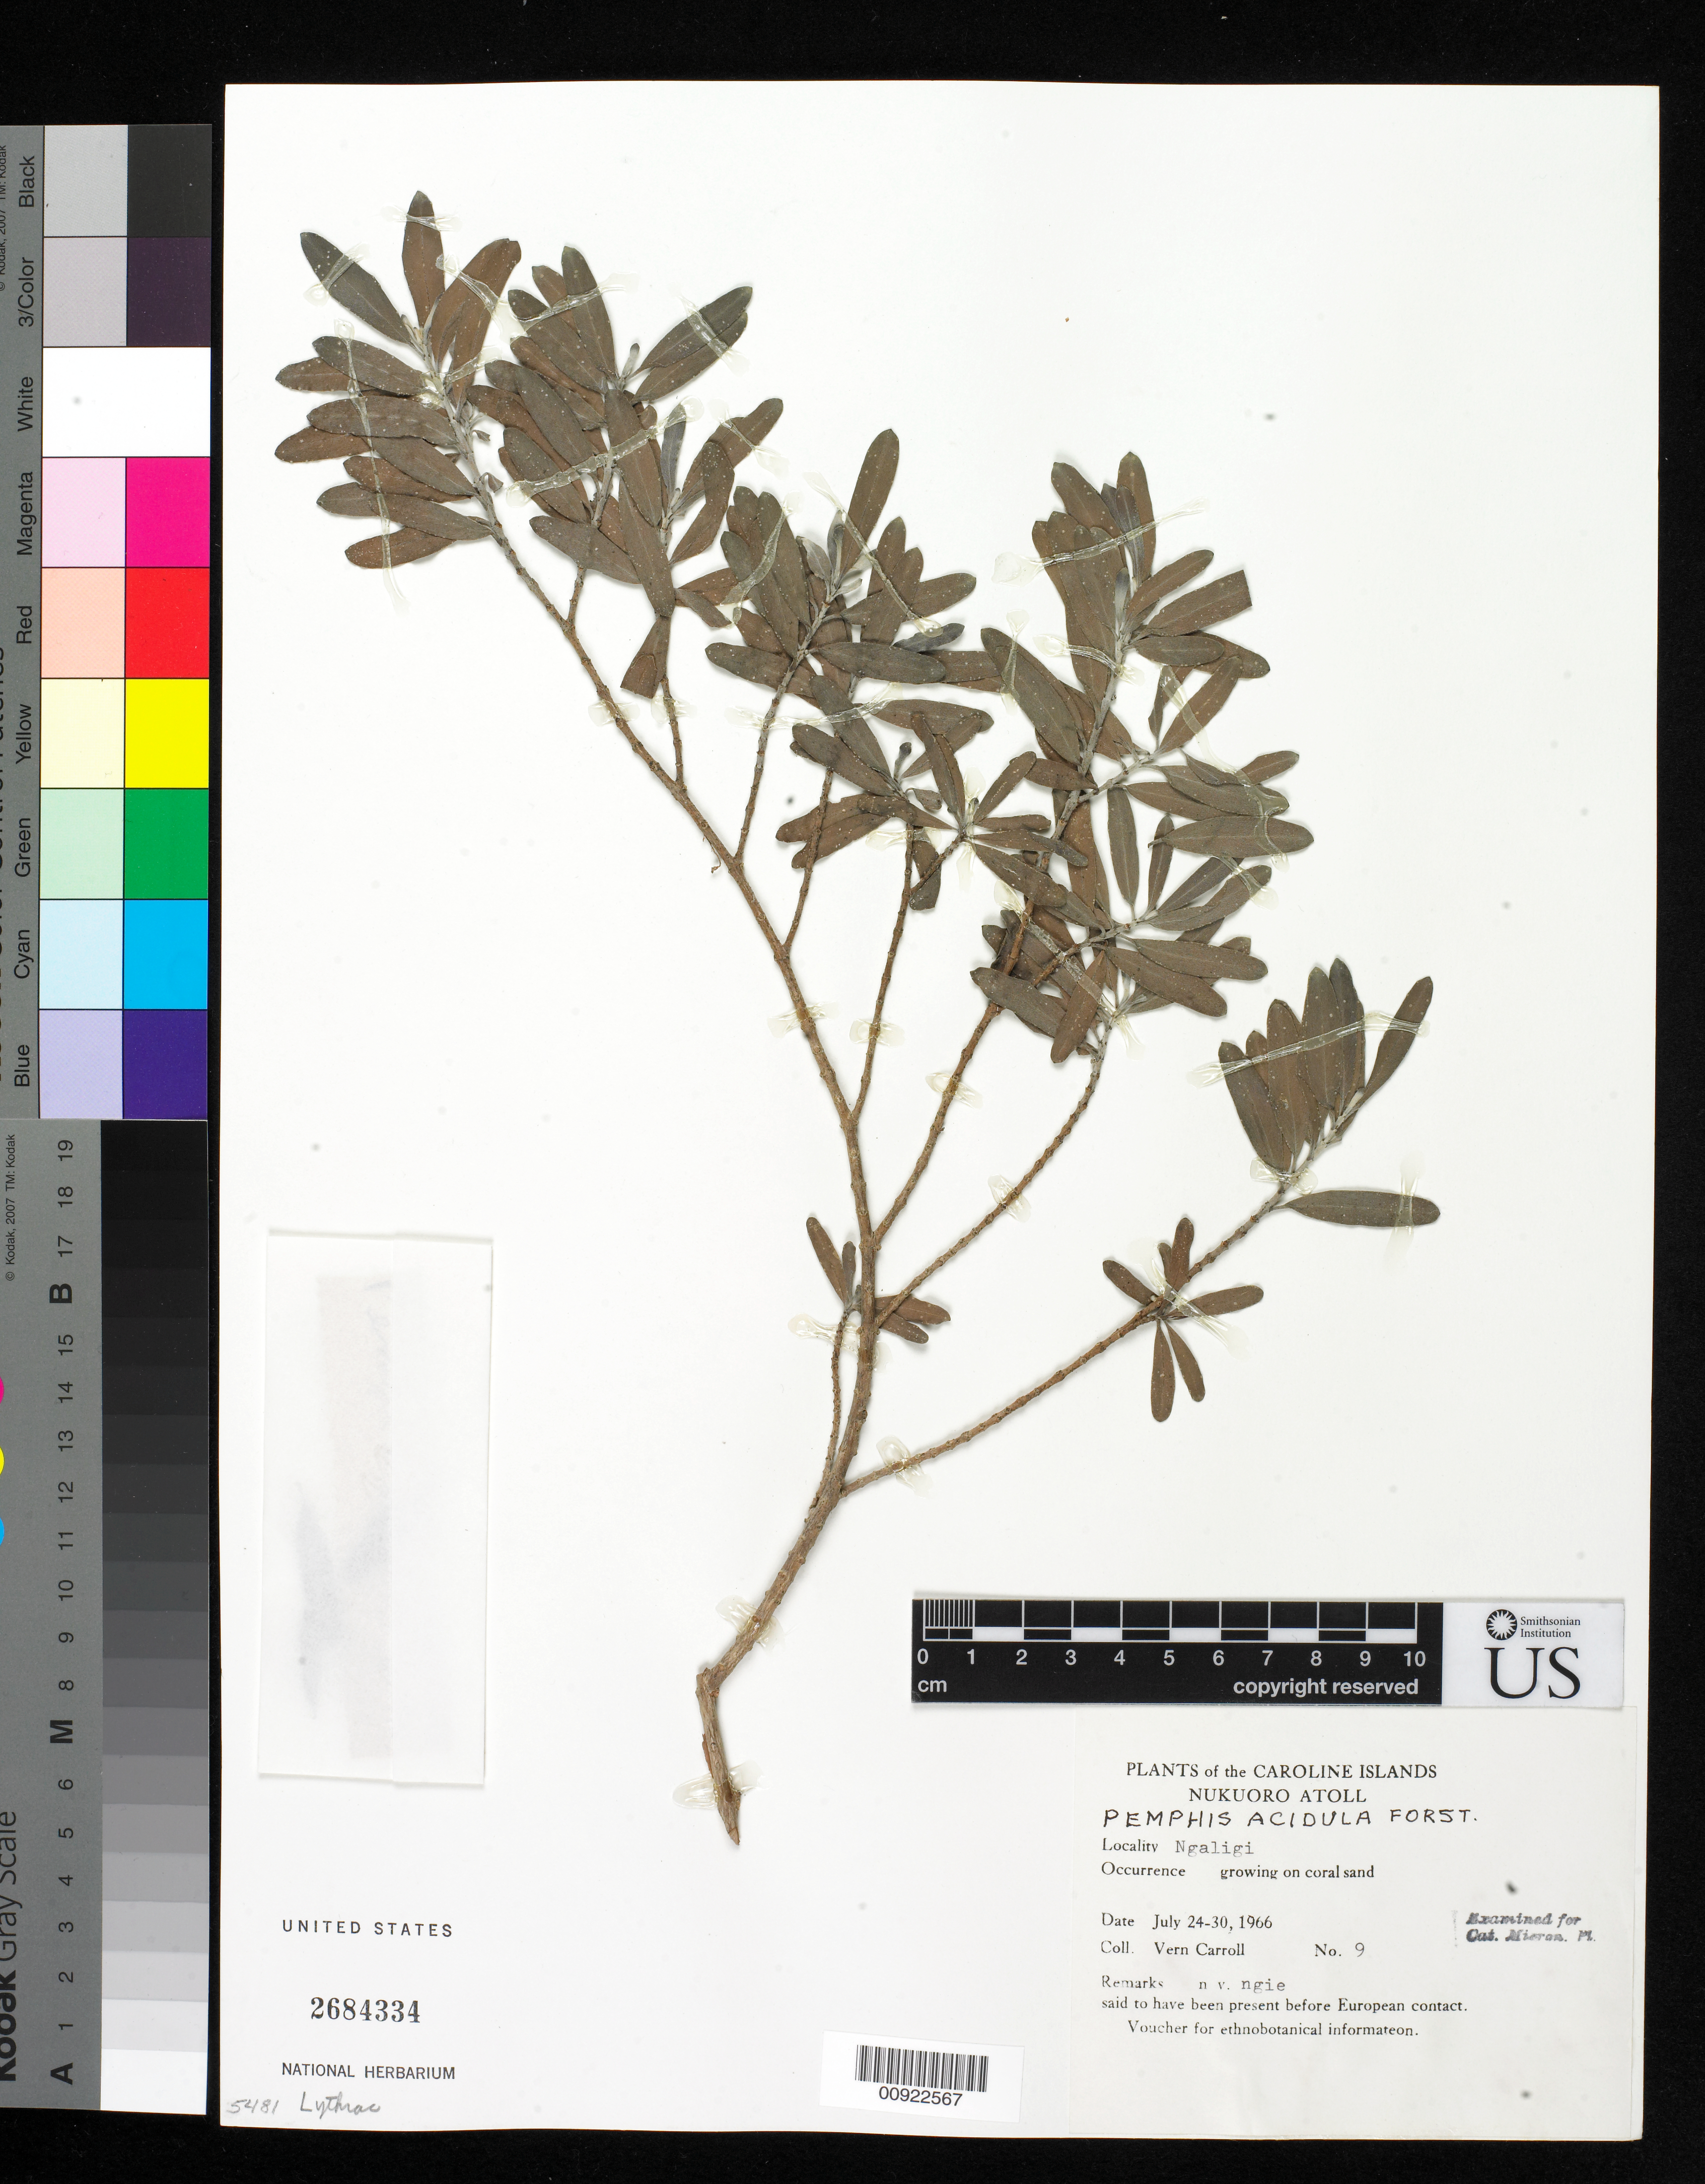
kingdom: Plantae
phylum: Tracheophyta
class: Magnoliopsida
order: Myrtales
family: Lythraceae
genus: Pemphis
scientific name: Pemphis acidula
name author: J.R. Forst. & G. Forst.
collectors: V. Carroll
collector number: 9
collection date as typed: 24 Jul 1966 to 30 Jul 1966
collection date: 1966-07-24/1966-07-30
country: Micronesia, Federated States of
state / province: Pohnpei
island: Nukuoro Atoll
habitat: Growing on coral sand.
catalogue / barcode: US 2684334